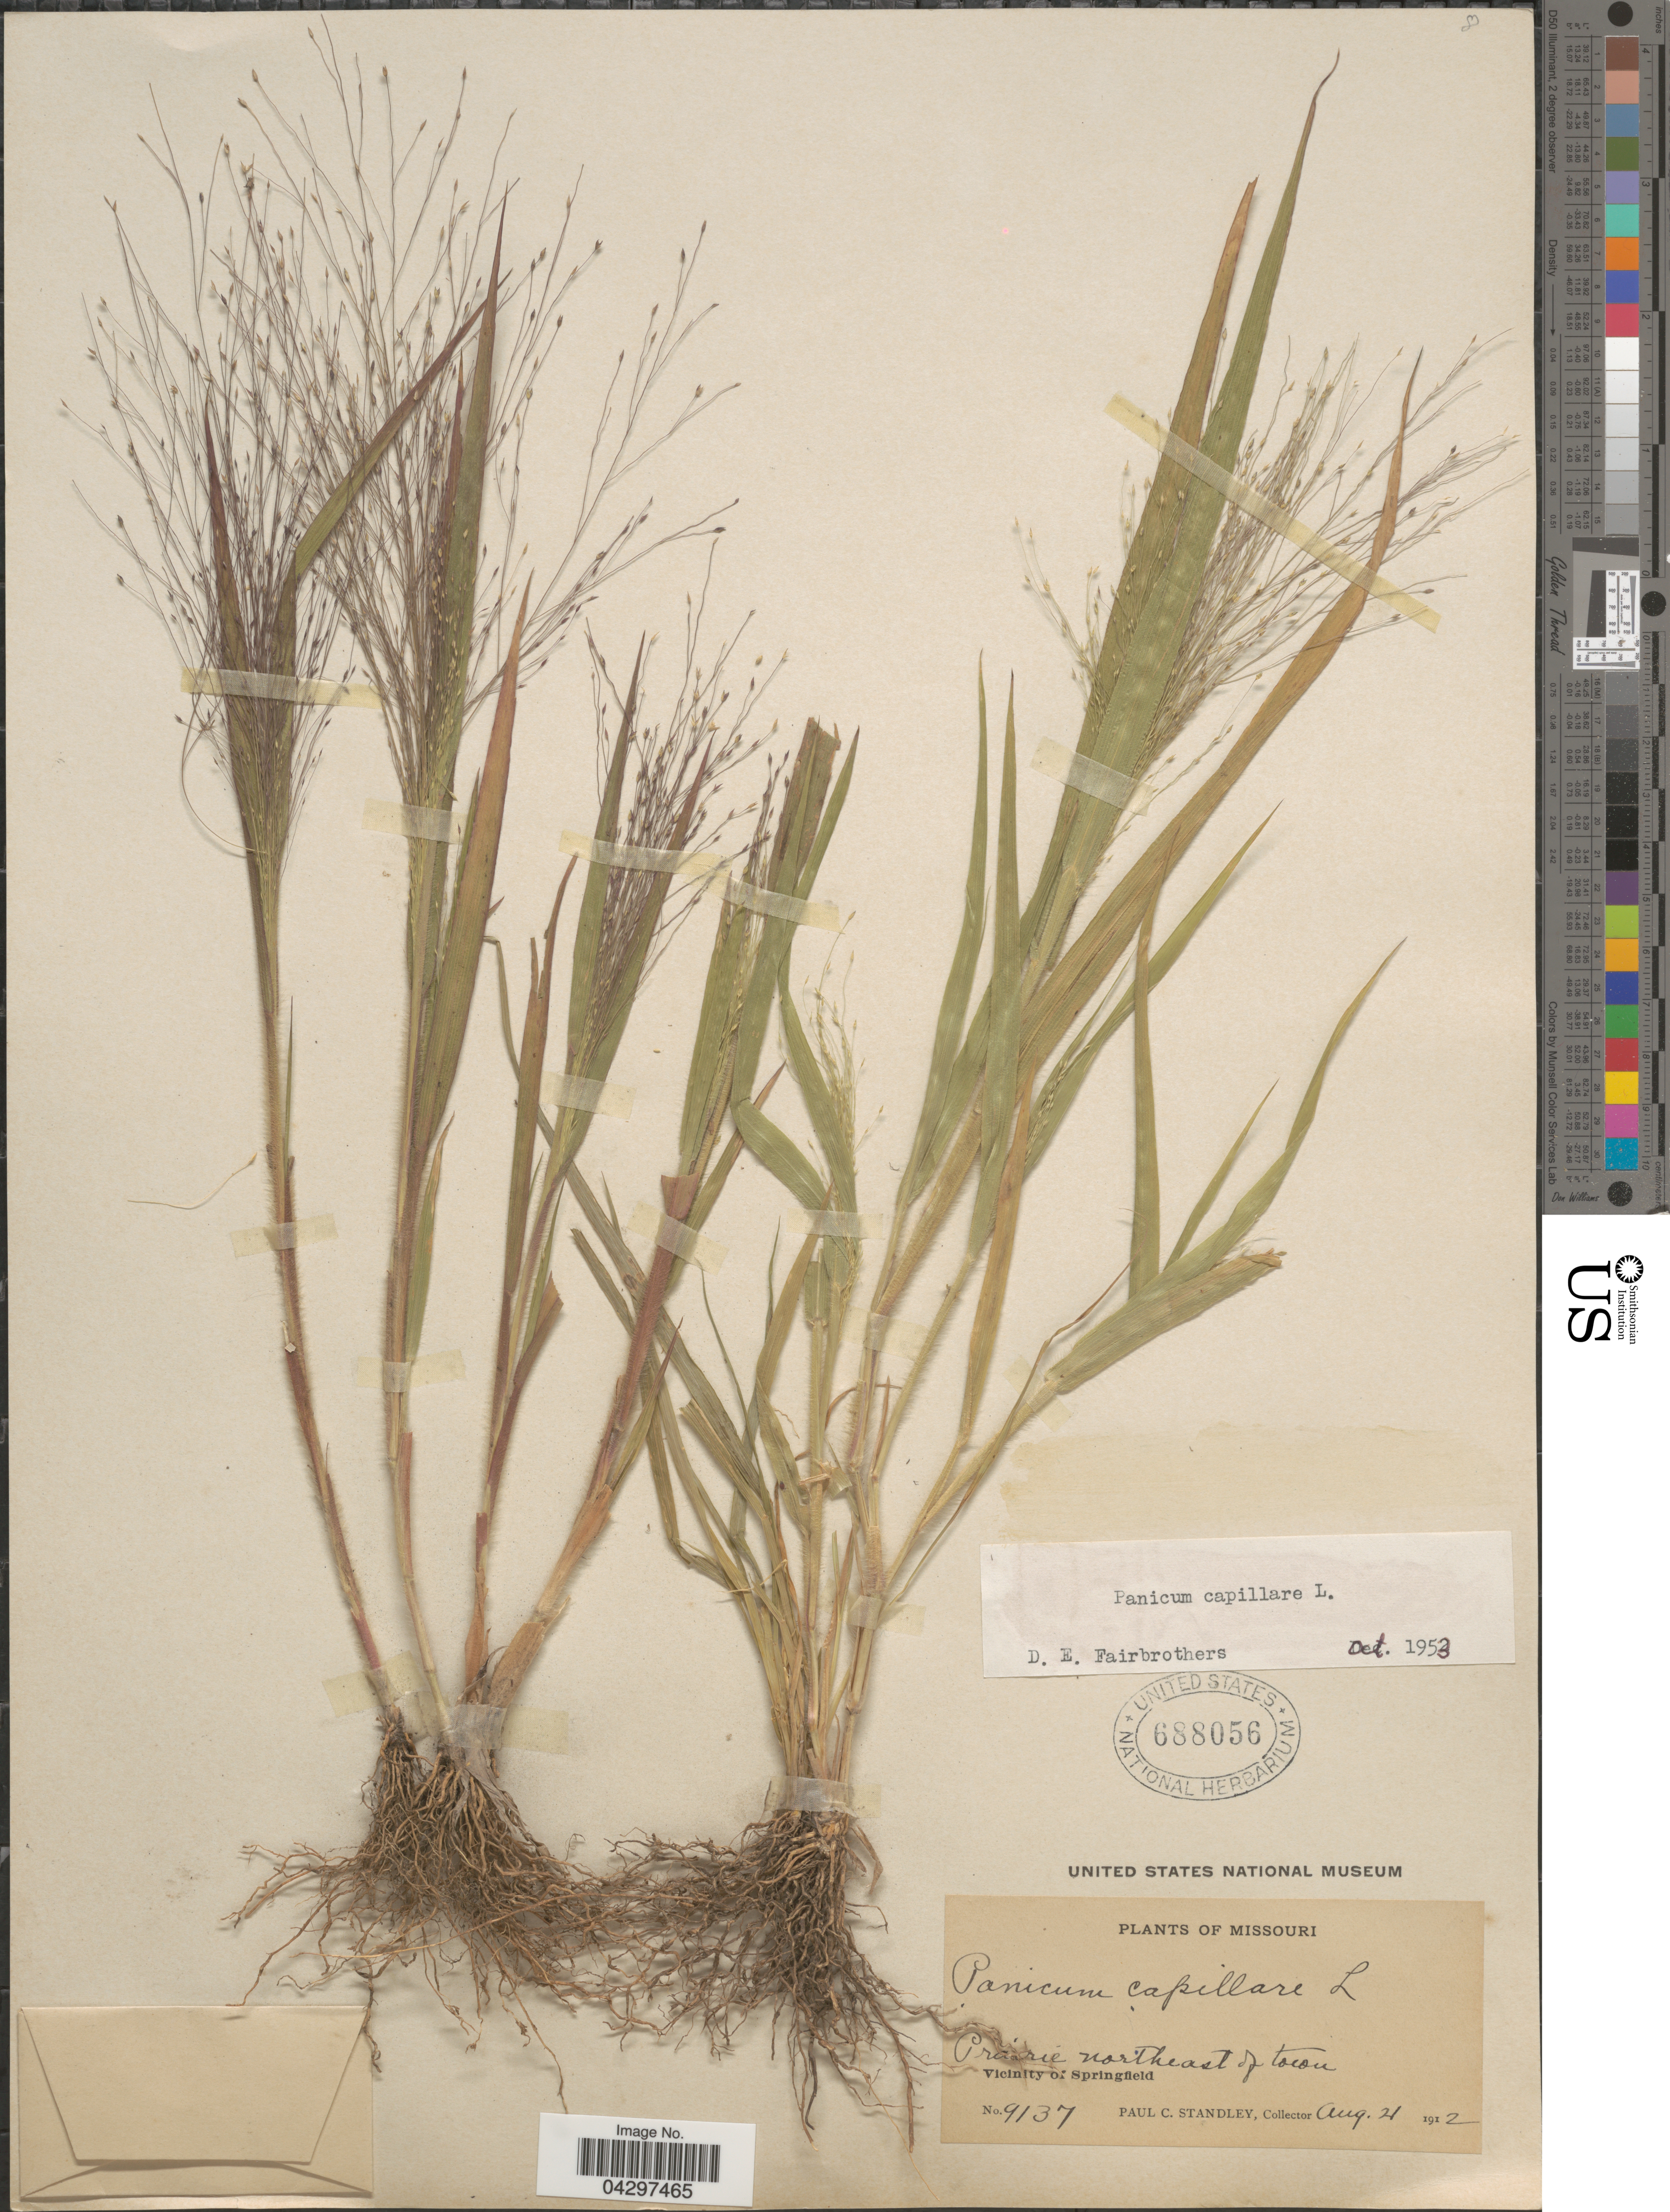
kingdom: Plantae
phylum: Tracheophyta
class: Liliopsida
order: Poales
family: Poaceae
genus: Panicum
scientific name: Panicum capillare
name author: L.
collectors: P. C. Standley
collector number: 9137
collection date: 1912-08-21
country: United States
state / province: Missouri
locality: Prairie Northeast of town. Vicinity of Springfield.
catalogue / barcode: US 688056